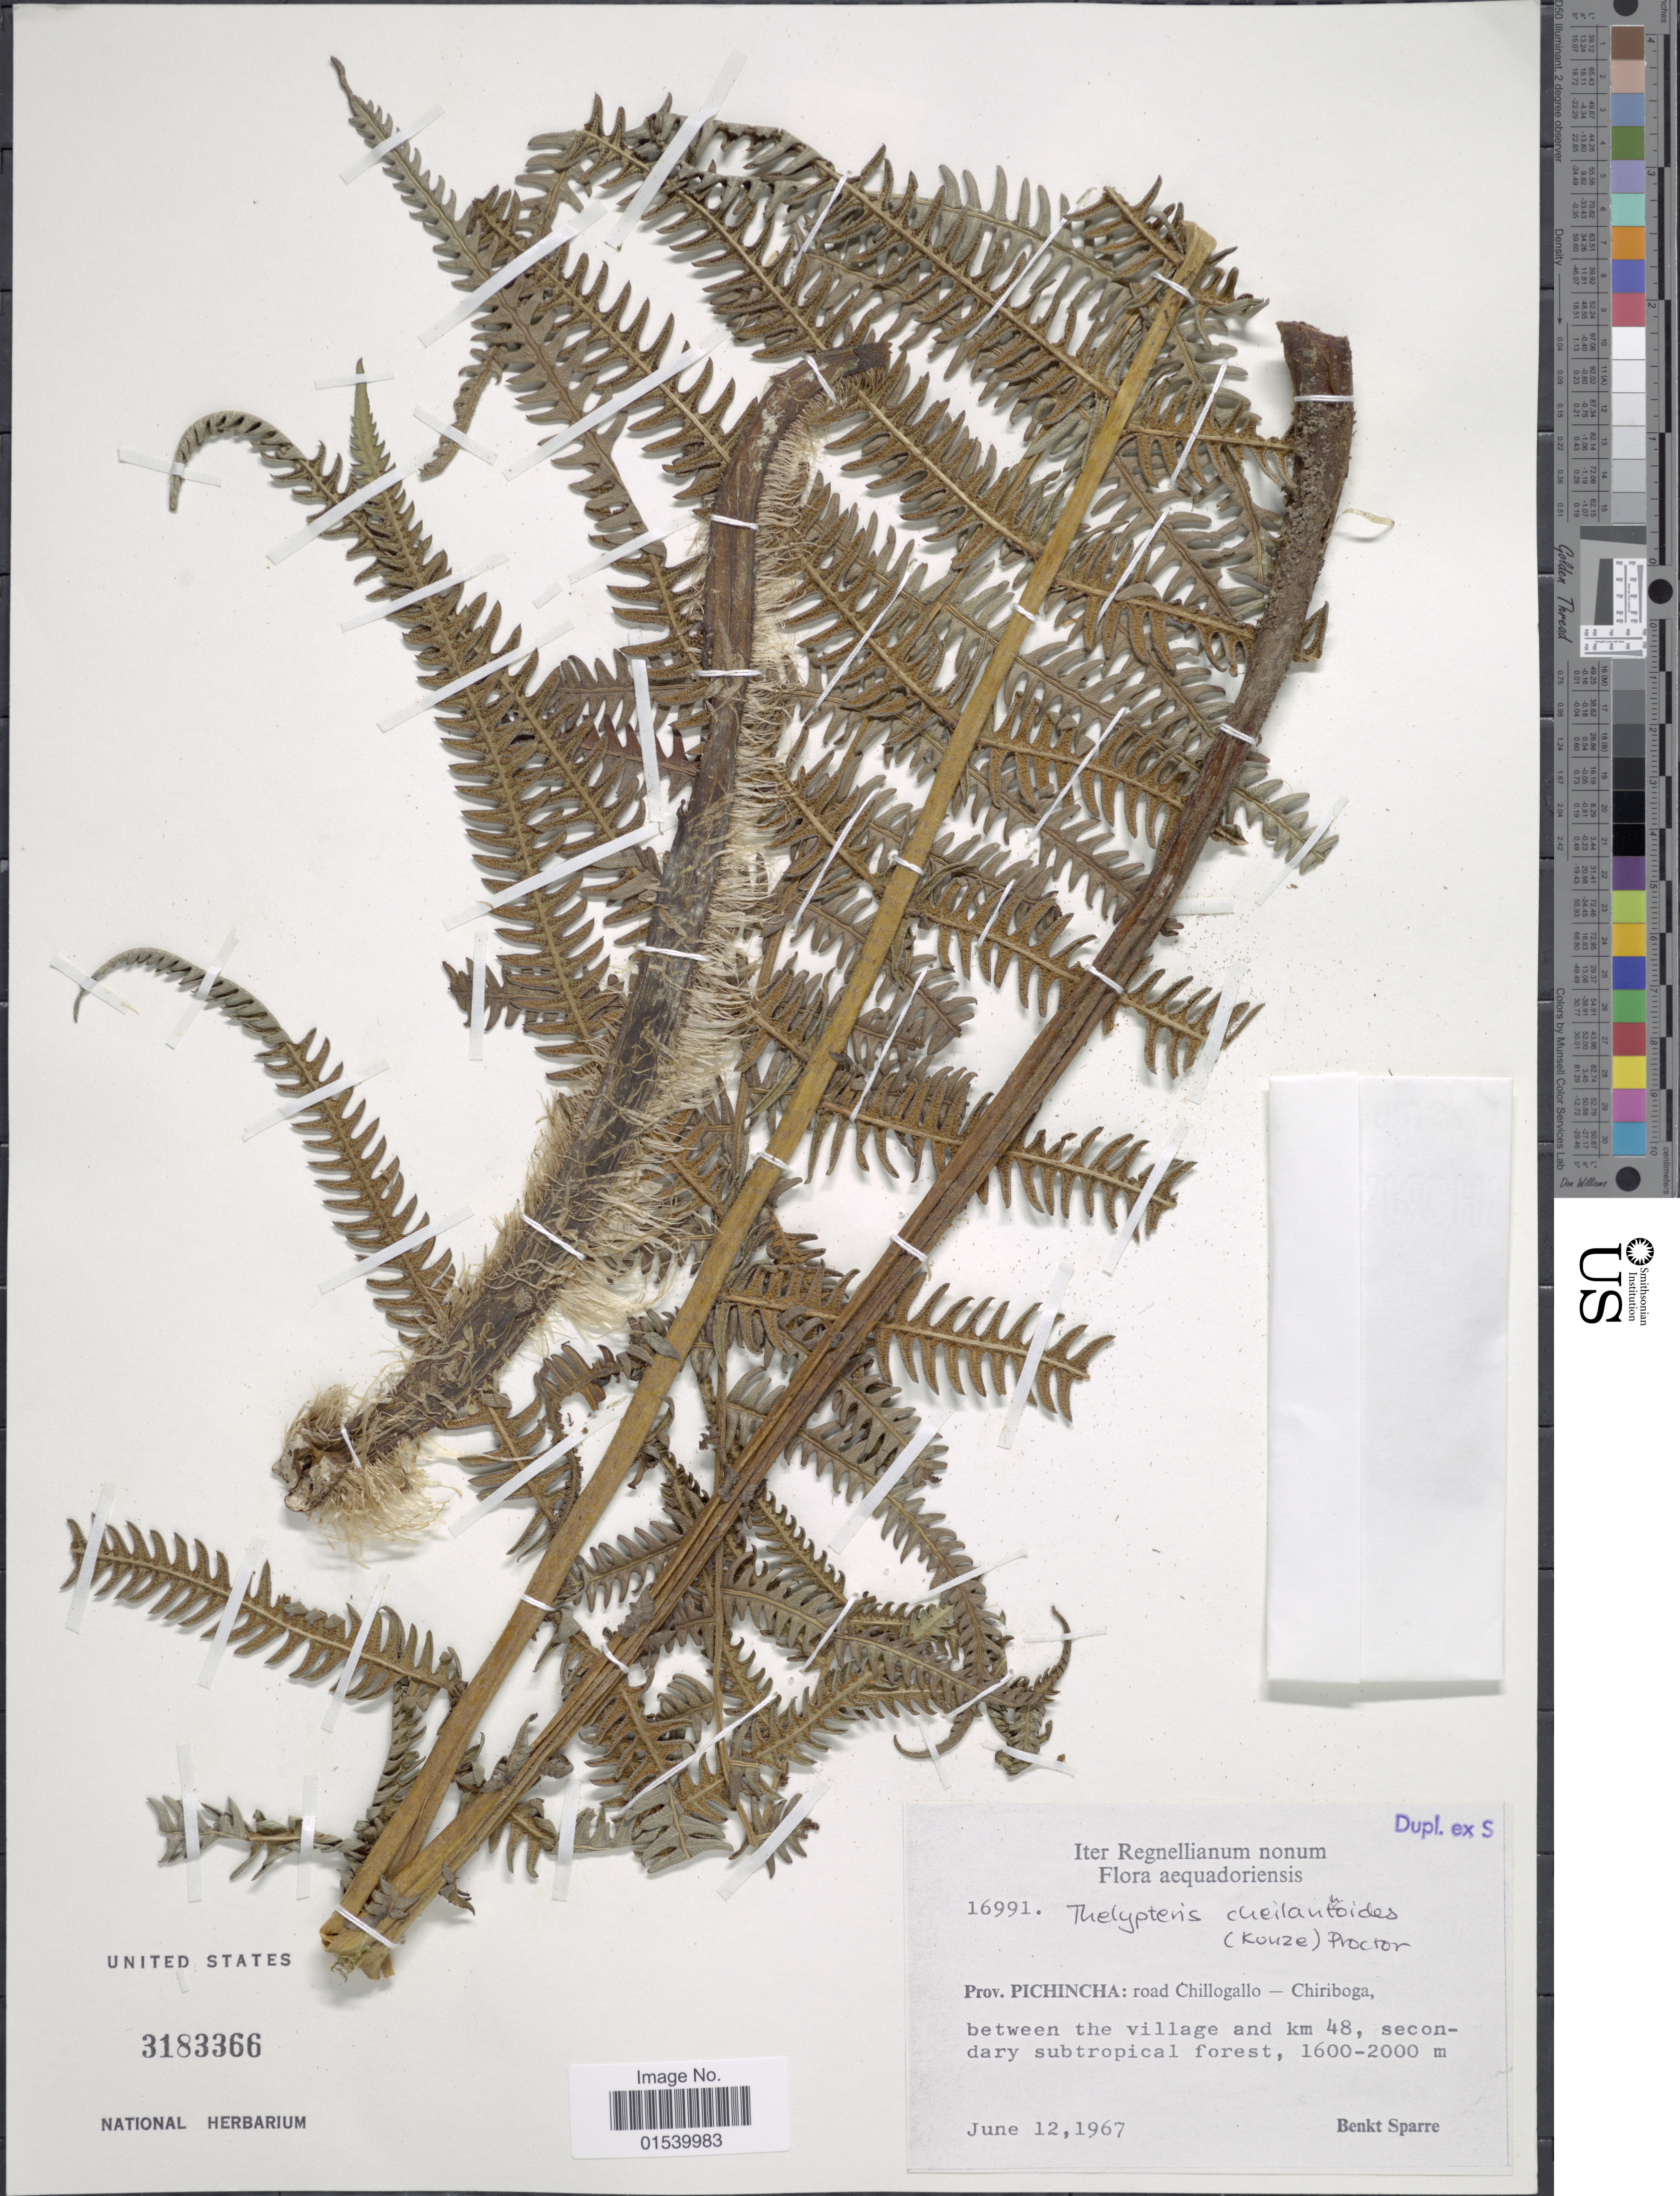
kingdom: Plantae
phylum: Tracheophyta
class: Polypodiopsida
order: Polypodiales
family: Thelypteridaceae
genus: Amauropelta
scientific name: Amauropelta cheilanthoides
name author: (Kunze) Á. Löve & D. Löve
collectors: B. Sparre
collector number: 16991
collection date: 1967-06-12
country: Ecuador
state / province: Pichincha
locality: Road Chillogallo - Chiriboga, between the village and km 48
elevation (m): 1600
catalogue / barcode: US 3183366